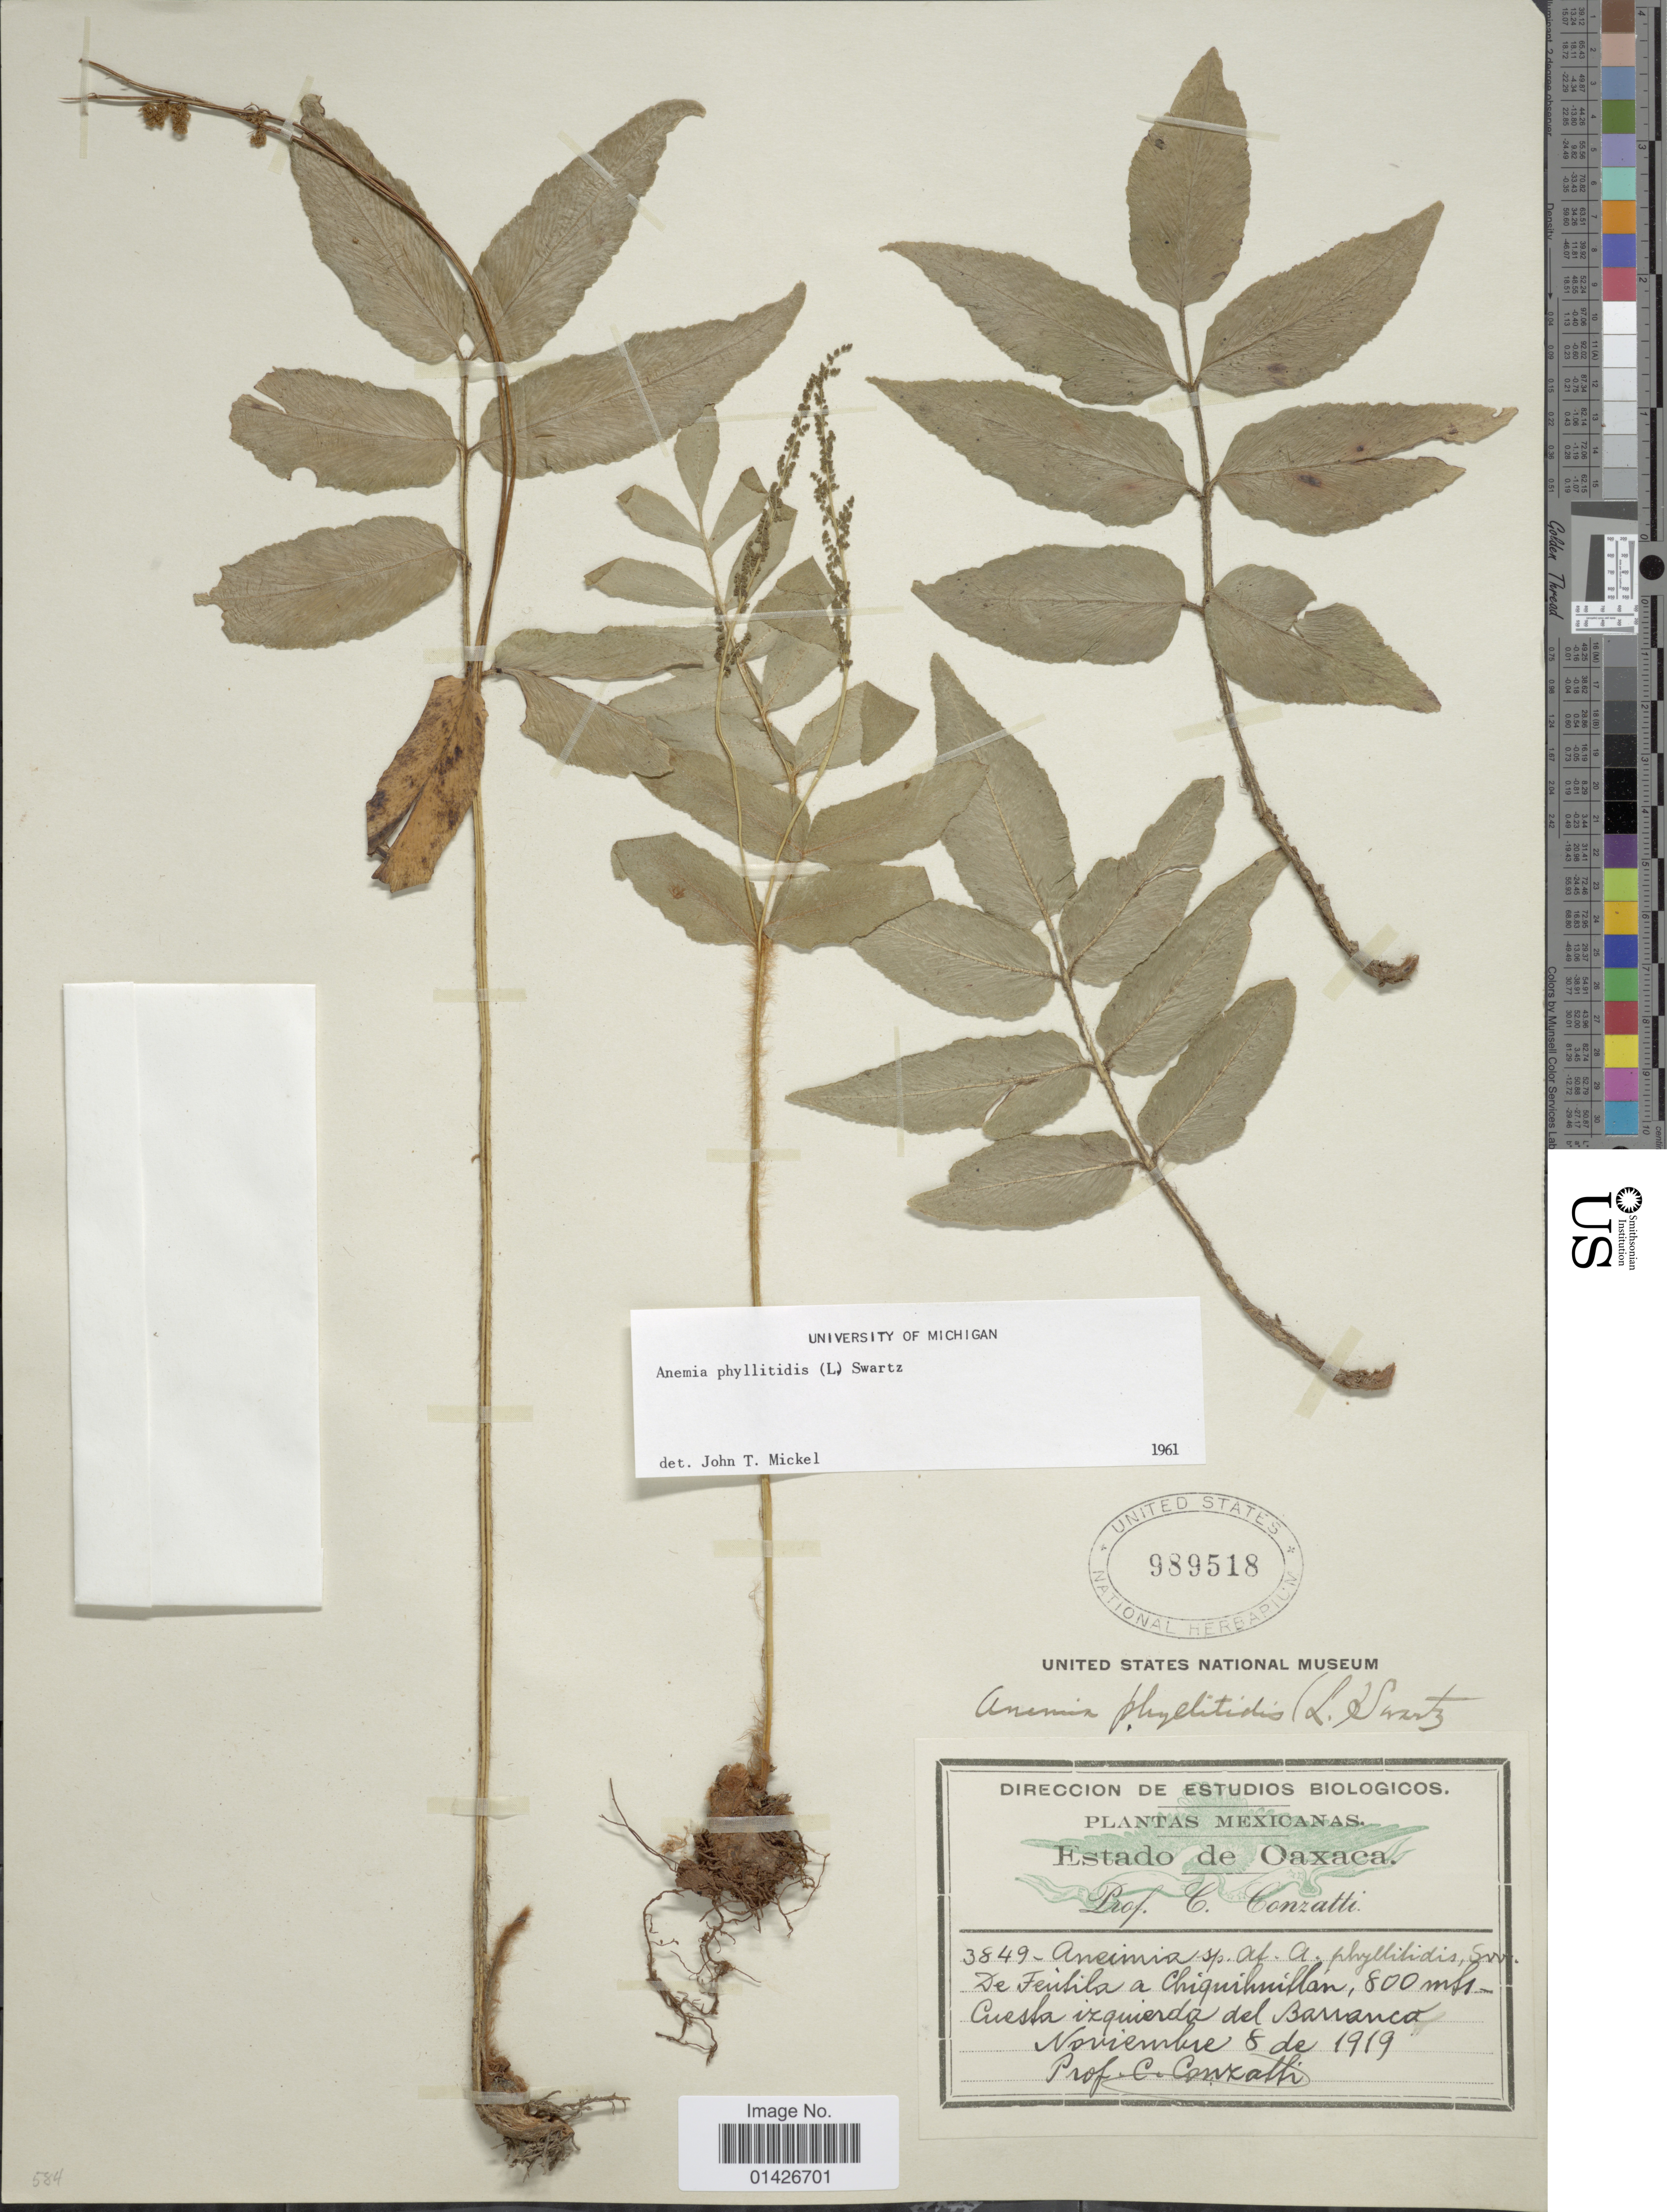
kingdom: Plantae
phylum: Tracheophyta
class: Polypodiopsida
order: Schizaeales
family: Anemiaceae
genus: Anemia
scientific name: Anemia phyllitidis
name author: (L.) Sw.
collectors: C. Conzatti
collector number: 3849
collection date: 1919-11-08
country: Mexico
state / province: Oaxaca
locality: De Teutila a Chiquihuitlan, Cuesla izquierda del barranco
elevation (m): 800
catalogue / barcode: US 989518